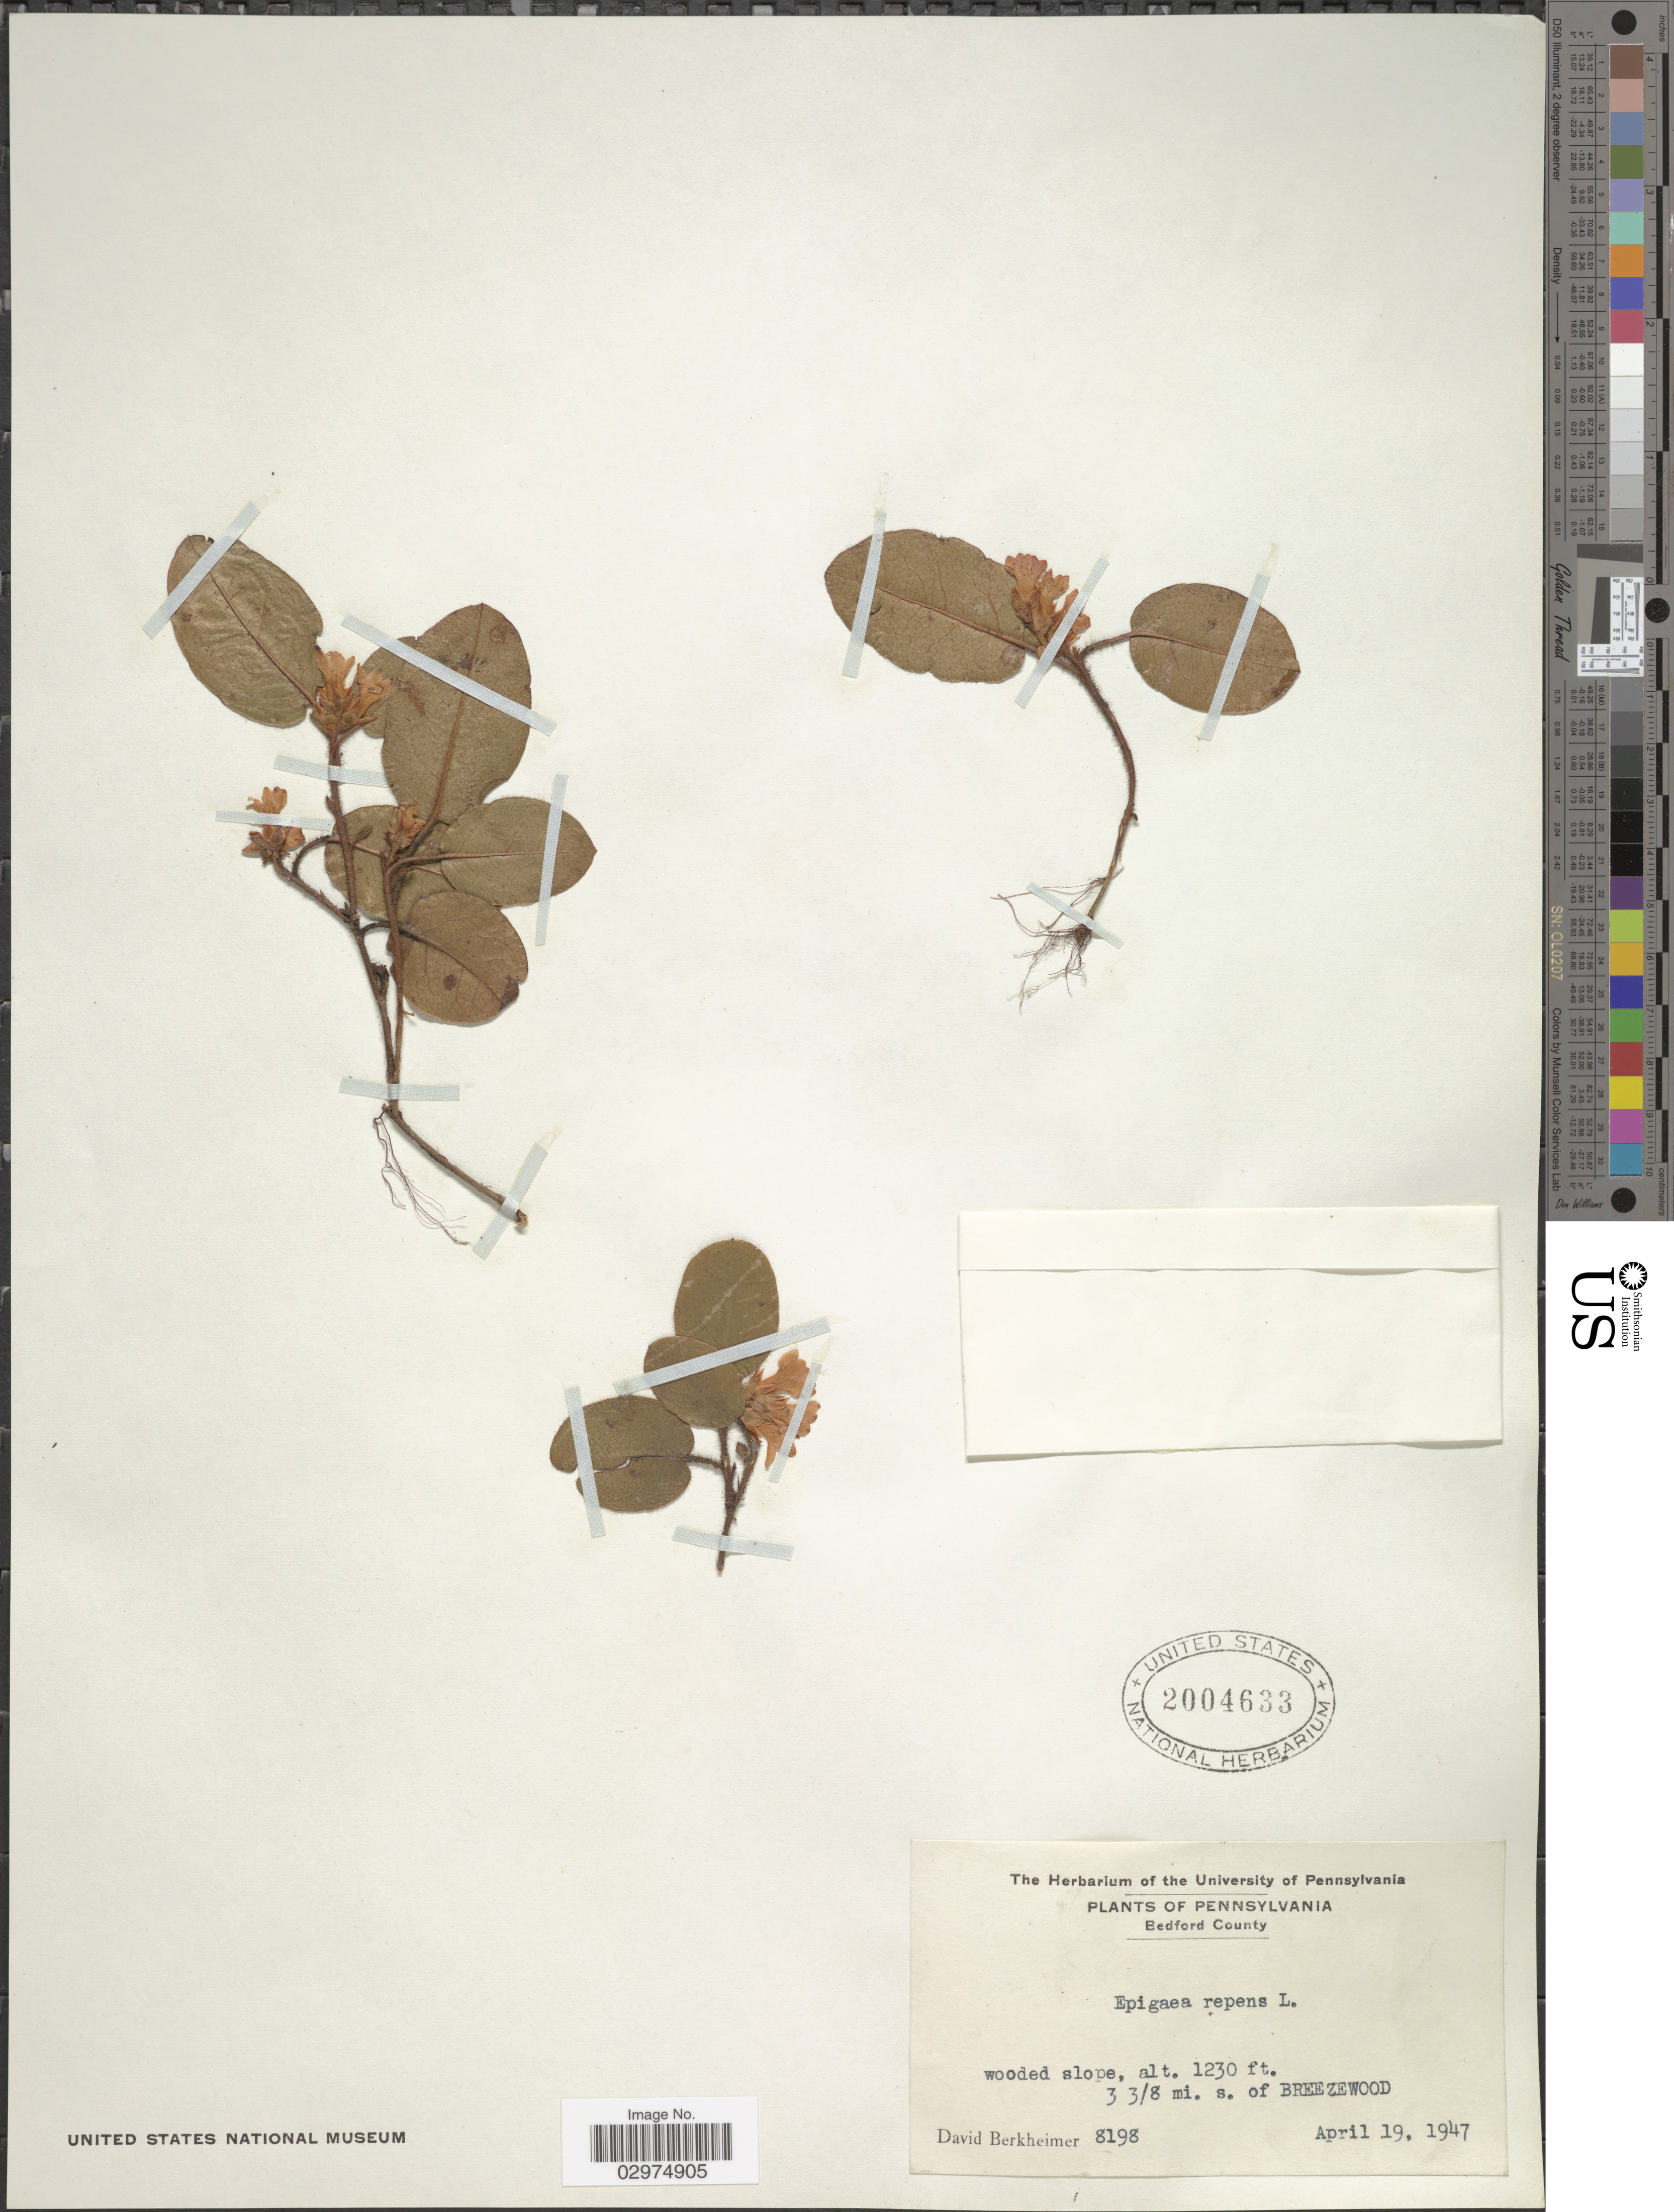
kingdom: Plantae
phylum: Tracheophyta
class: Magnoliopsida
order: Ericales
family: Ericaceae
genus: Epigaea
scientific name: Epigaea repens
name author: L.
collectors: D. Berkheimer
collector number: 8198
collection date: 1947-04-19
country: United States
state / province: Pennsylvania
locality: Bedford County. 3 3/8 mi. s. of Breezewood.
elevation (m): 375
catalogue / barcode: US 2004633